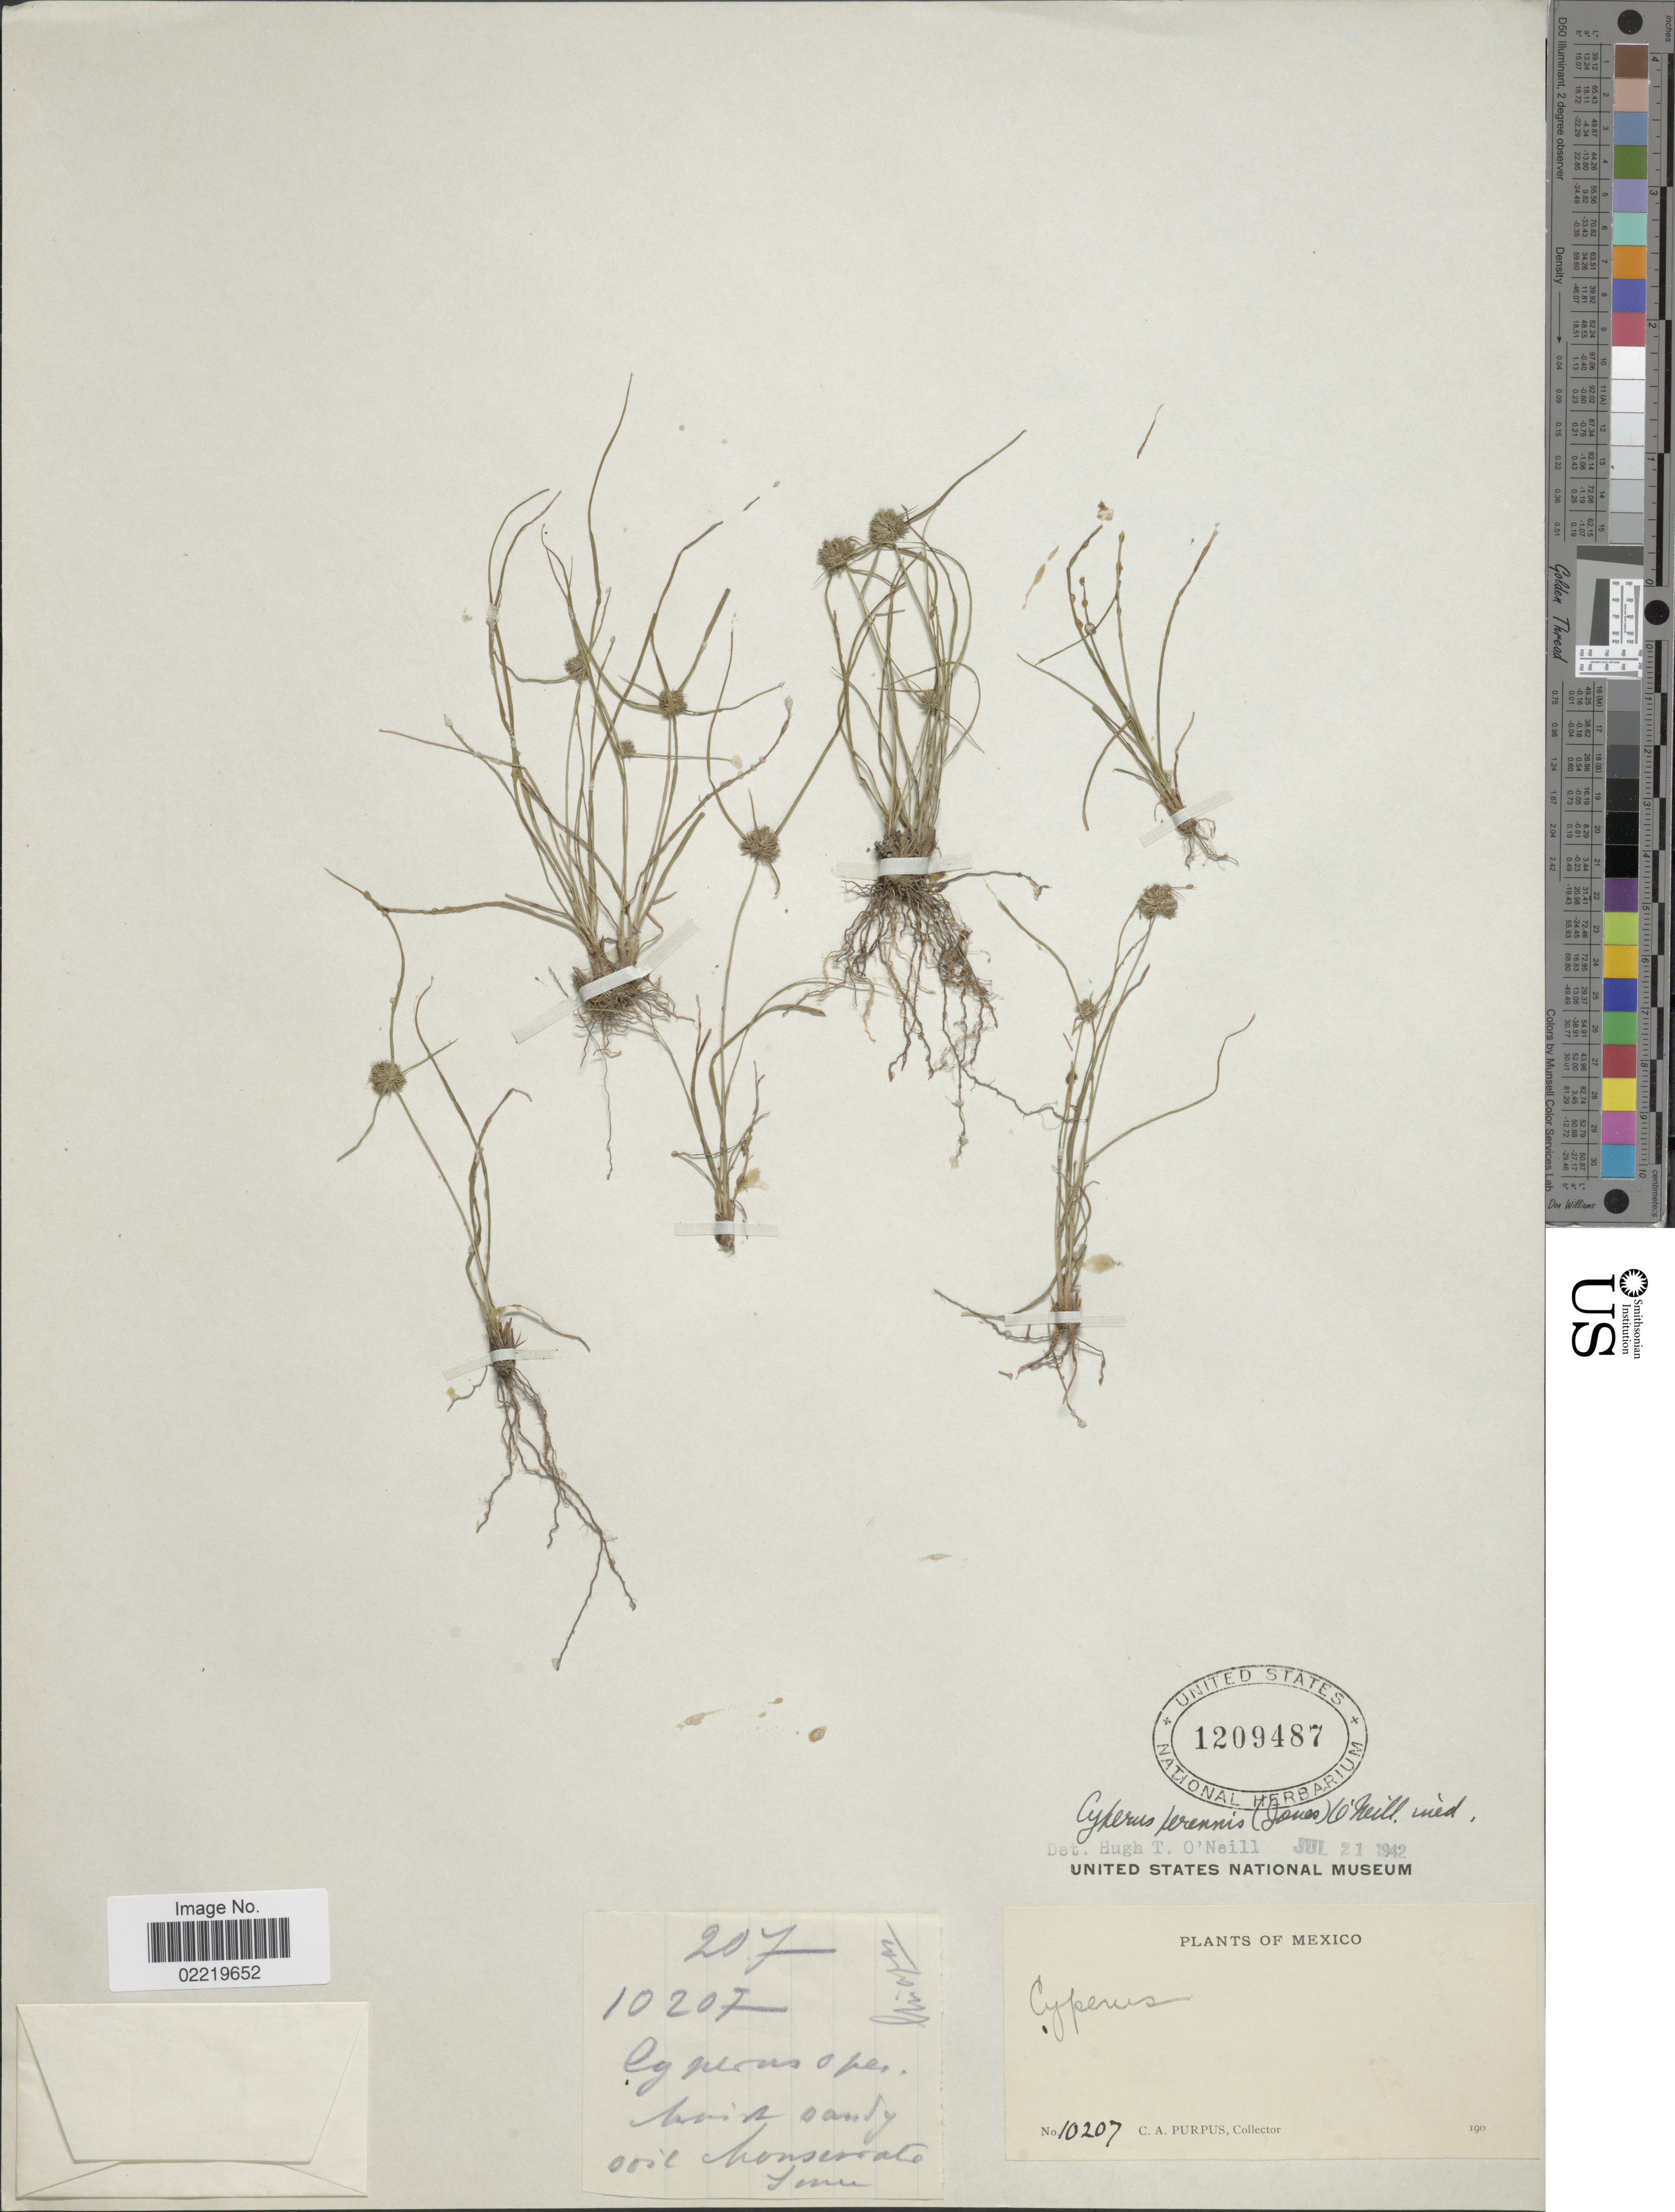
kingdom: Plantae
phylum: Tracheophyta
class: Liliopsida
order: Poales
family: Cyperaceae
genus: Cyperus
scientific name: Cyperus perennis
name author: (M.E. Jones) O'Neill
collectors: C. A. Purpus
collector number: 10207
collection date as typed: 190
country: Mexico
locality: Monserrato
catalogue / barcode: US 1209487